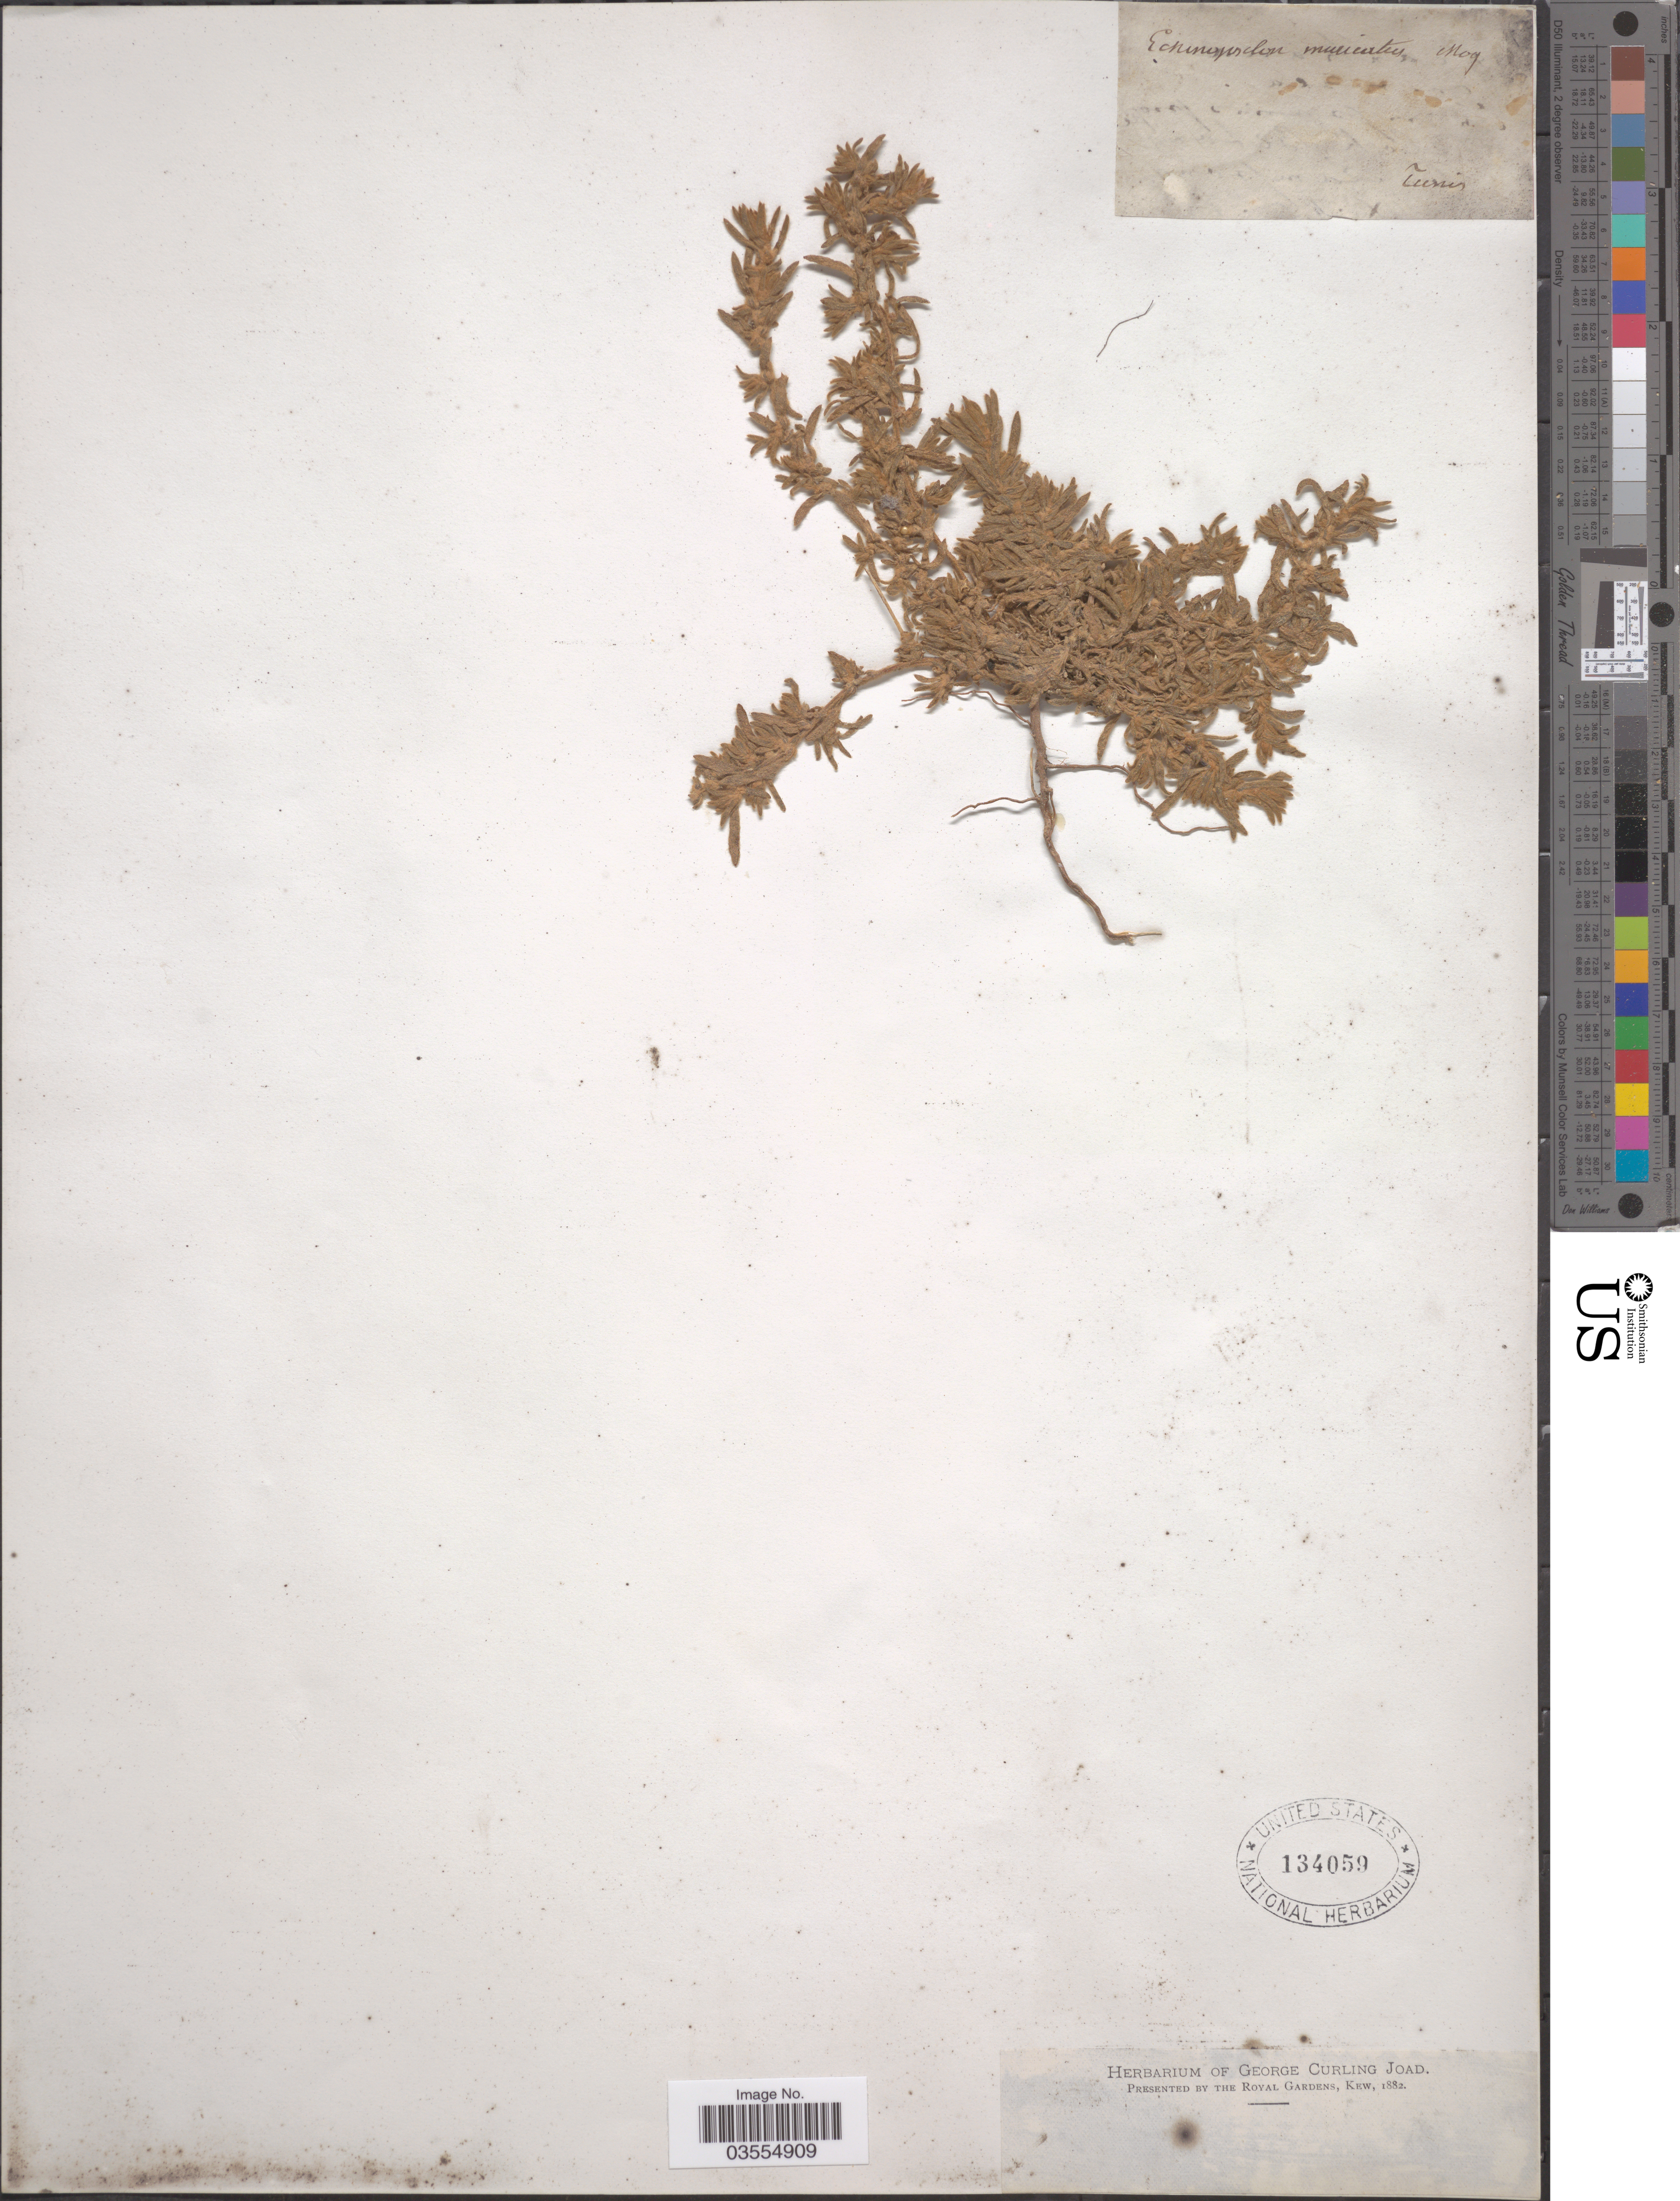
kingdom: Plantae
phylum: Tracheophyta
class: Magnoliopsida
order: Caryophyllales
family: Amaranthaceae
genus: Bassia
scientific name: Bassia muricata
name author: (L.) Asch.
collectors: ex herb. George Curling Joad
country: Tunisia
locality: Tunis.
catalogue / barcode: US 134059